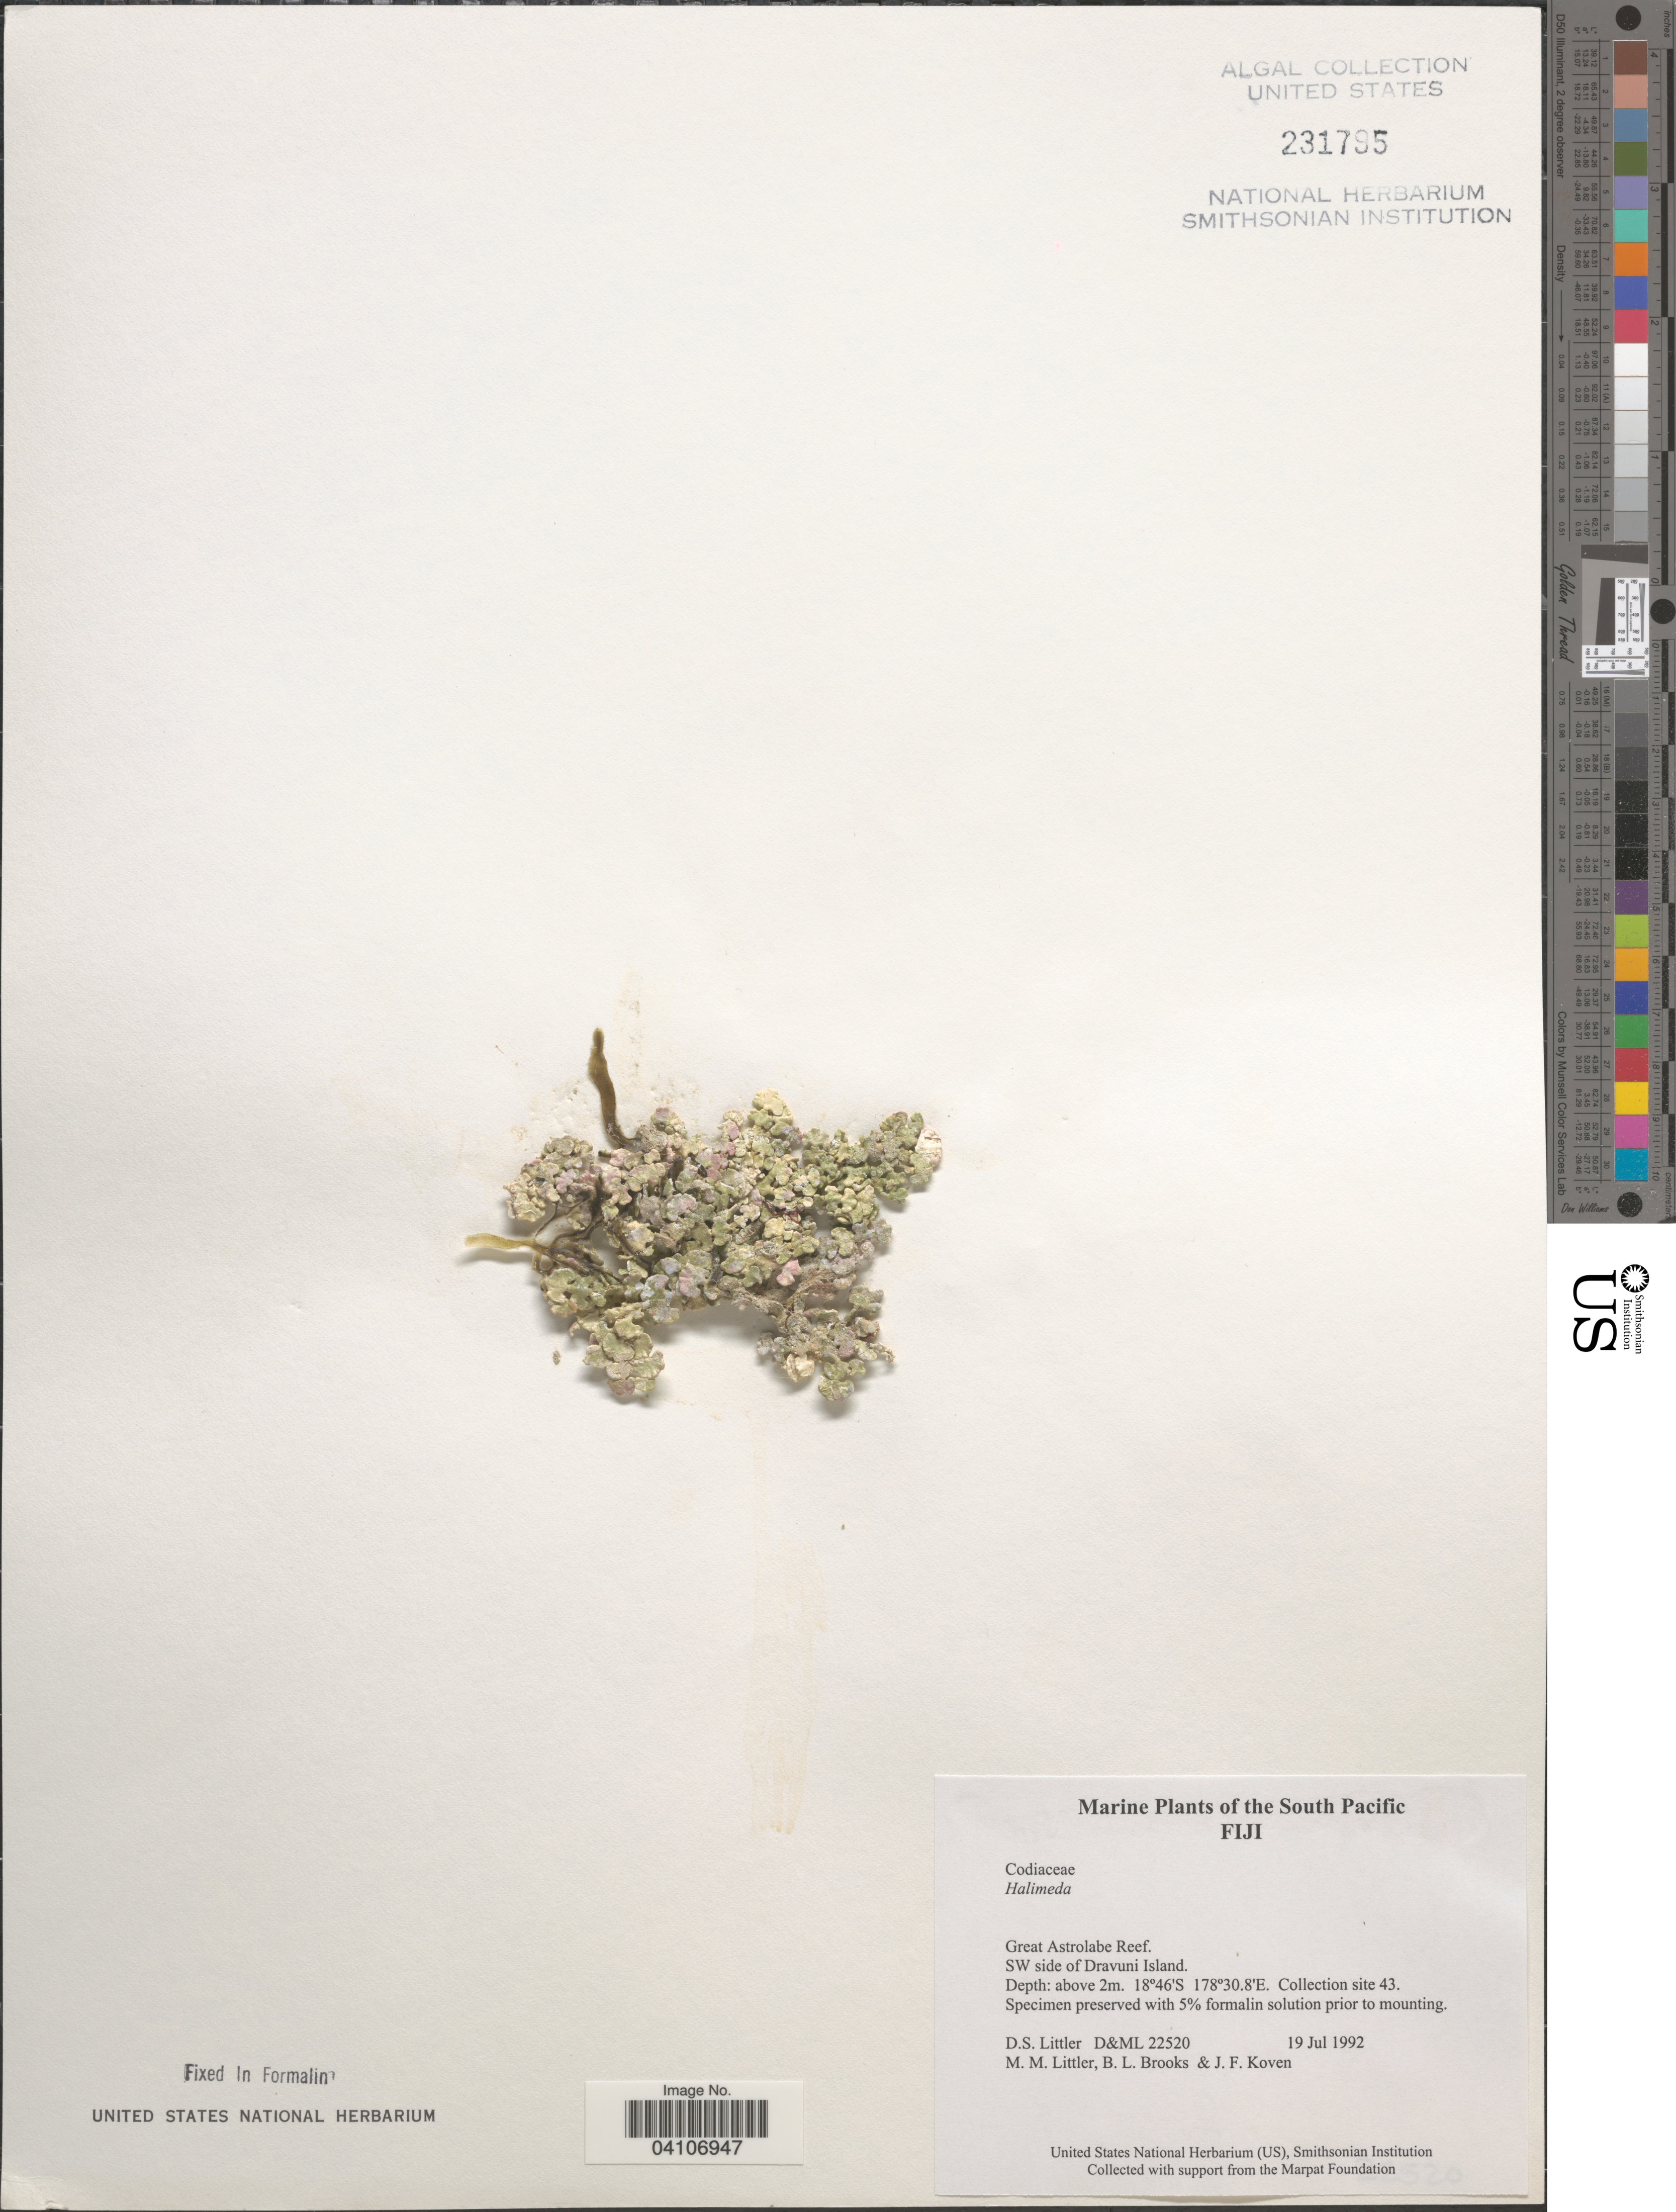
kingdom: Plantae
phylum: Chlorophyta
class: Ulvophyceae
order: Bryopsidales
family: Halimedaceae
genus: Halimeda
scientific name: Halimeda sp.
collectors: D. S. Littler, B. Brooks & J. Koven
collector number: D&ML22520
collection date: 1992-07-19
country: Fiji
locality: Great Astrolabe Reef. SW side of Dravuni Island. Collection site 43.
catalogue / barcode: US 231795